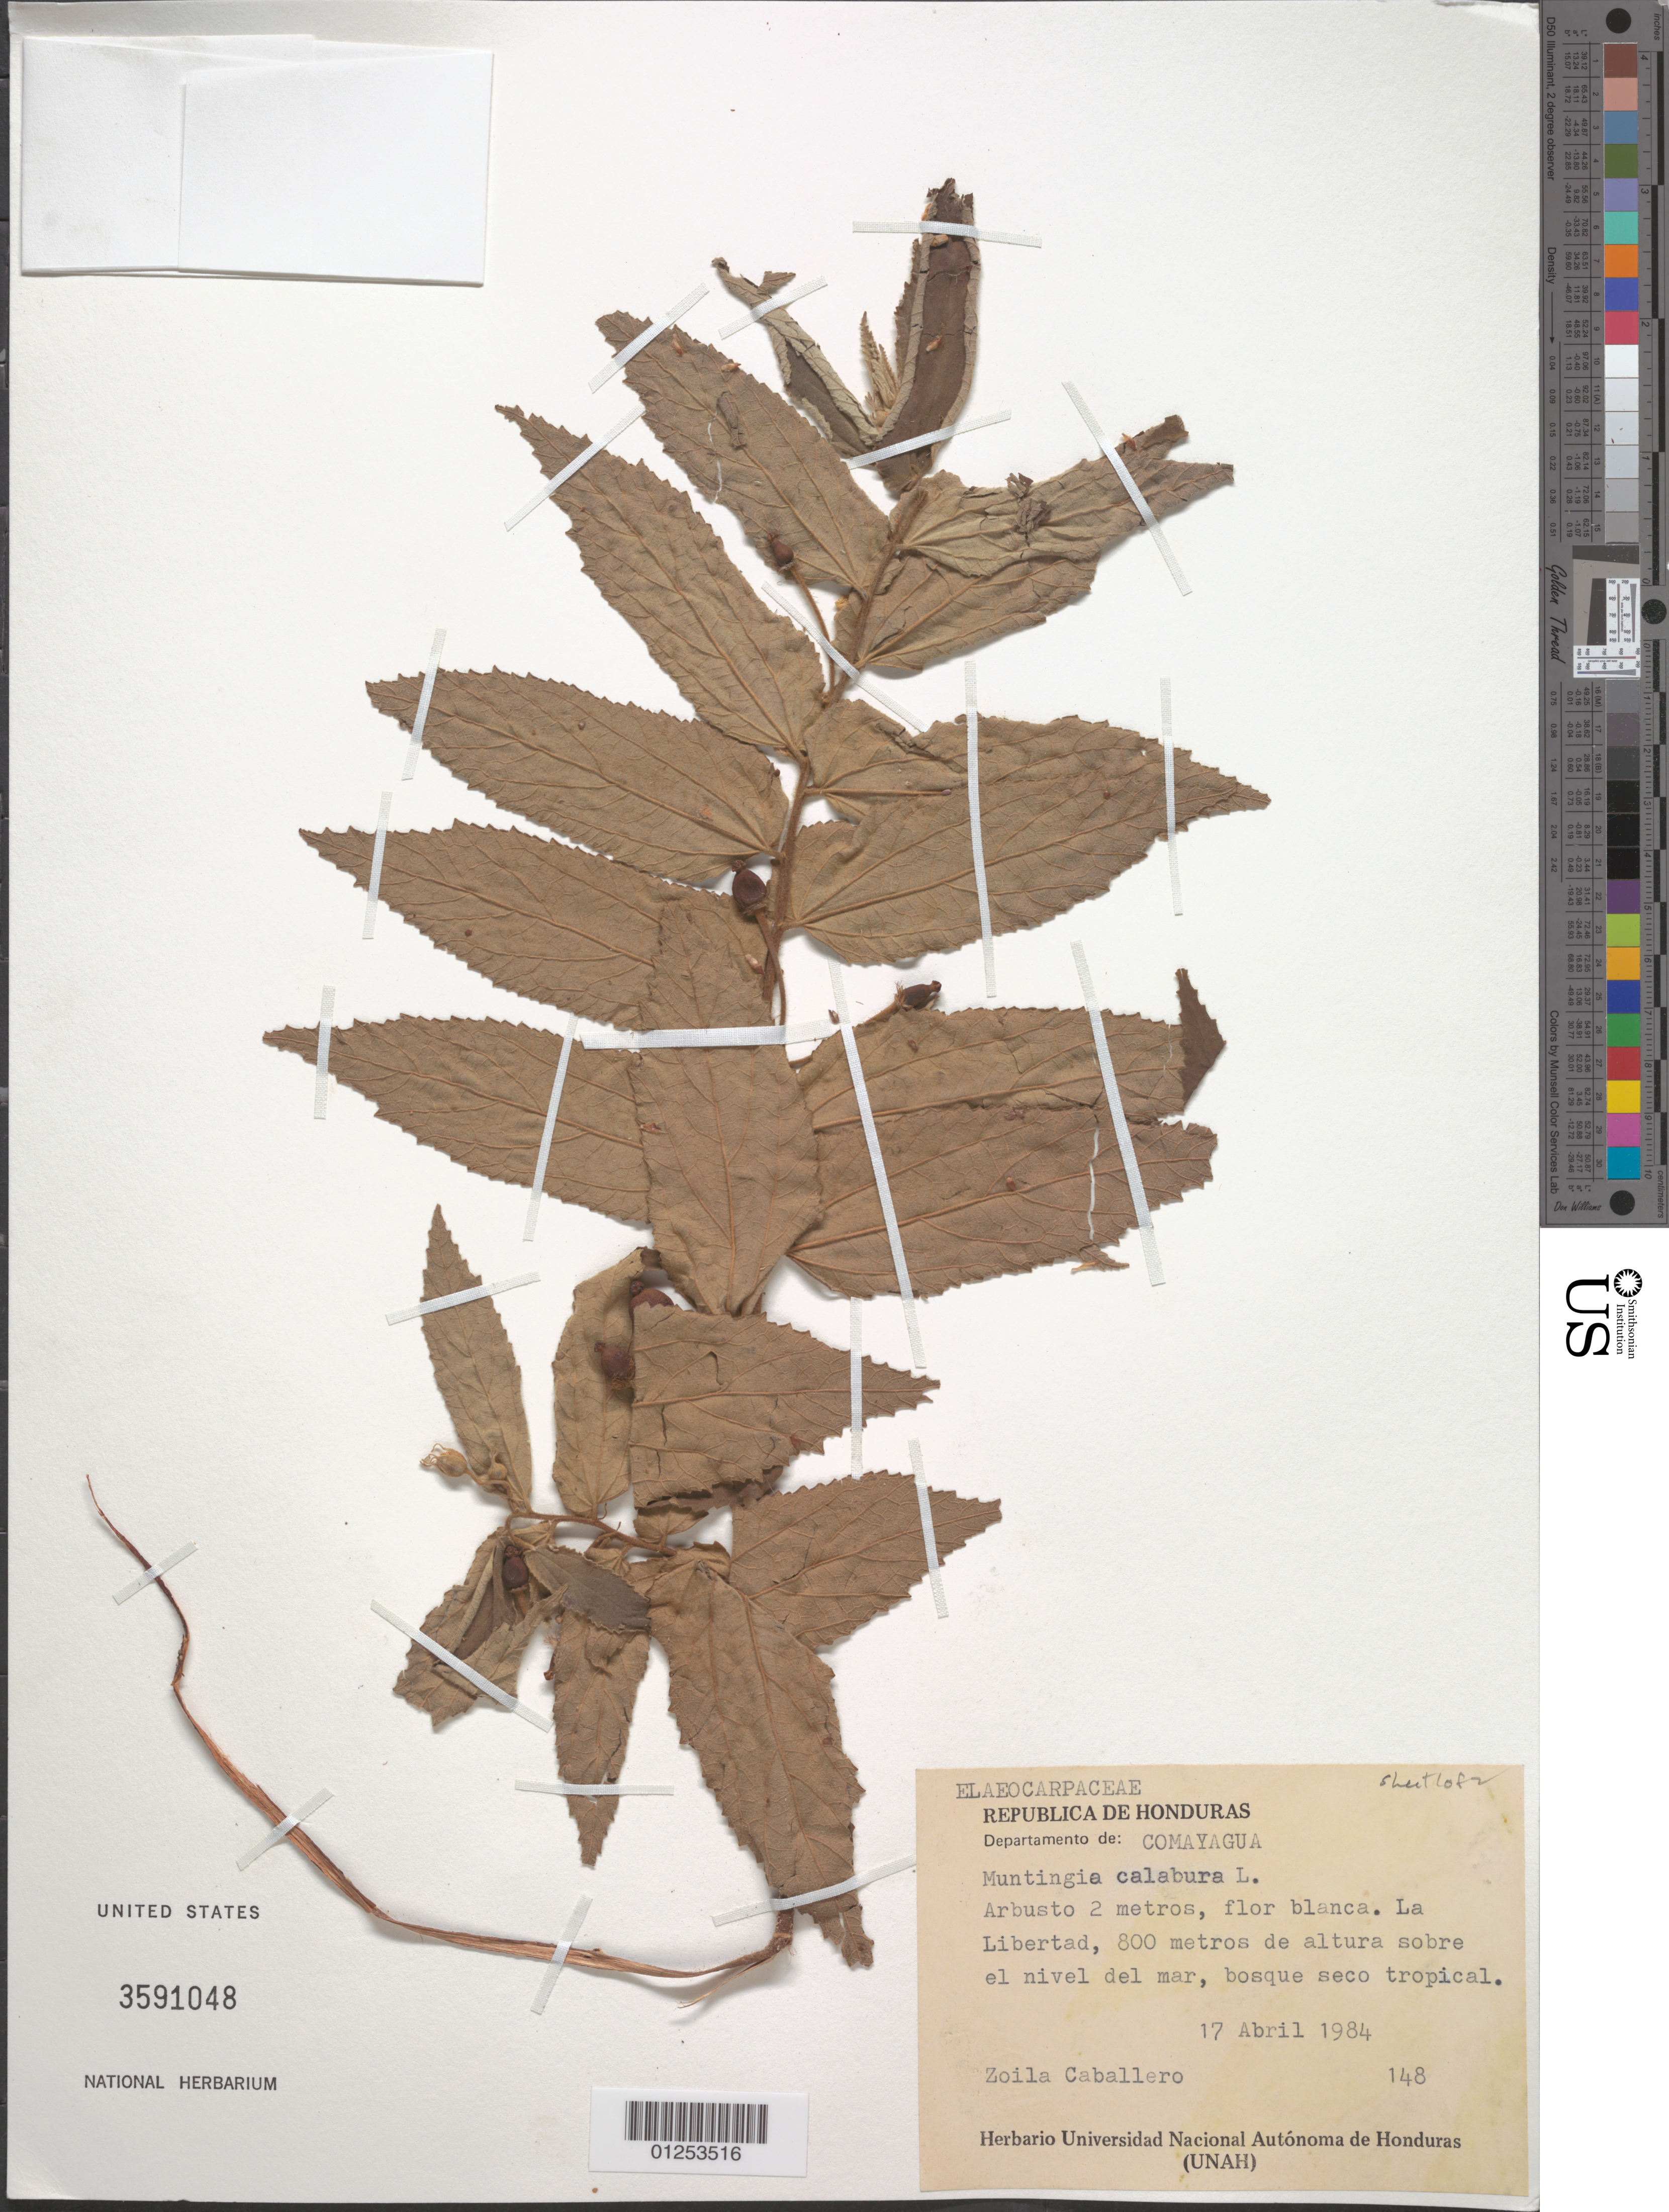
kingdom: Plantae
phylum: Tracheophyta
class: Magnoliopsida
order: Malvales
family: Muntingiaceae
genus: Muntingia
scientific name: Muntingia calabura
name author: L.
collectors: Z. Caballero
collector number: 148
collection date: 1984-04-17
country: Honduras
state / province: Comayagua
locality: The Freedom 800 meters above sea level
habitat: bosque seco tropical.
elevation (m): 800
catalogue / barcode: US 3591048